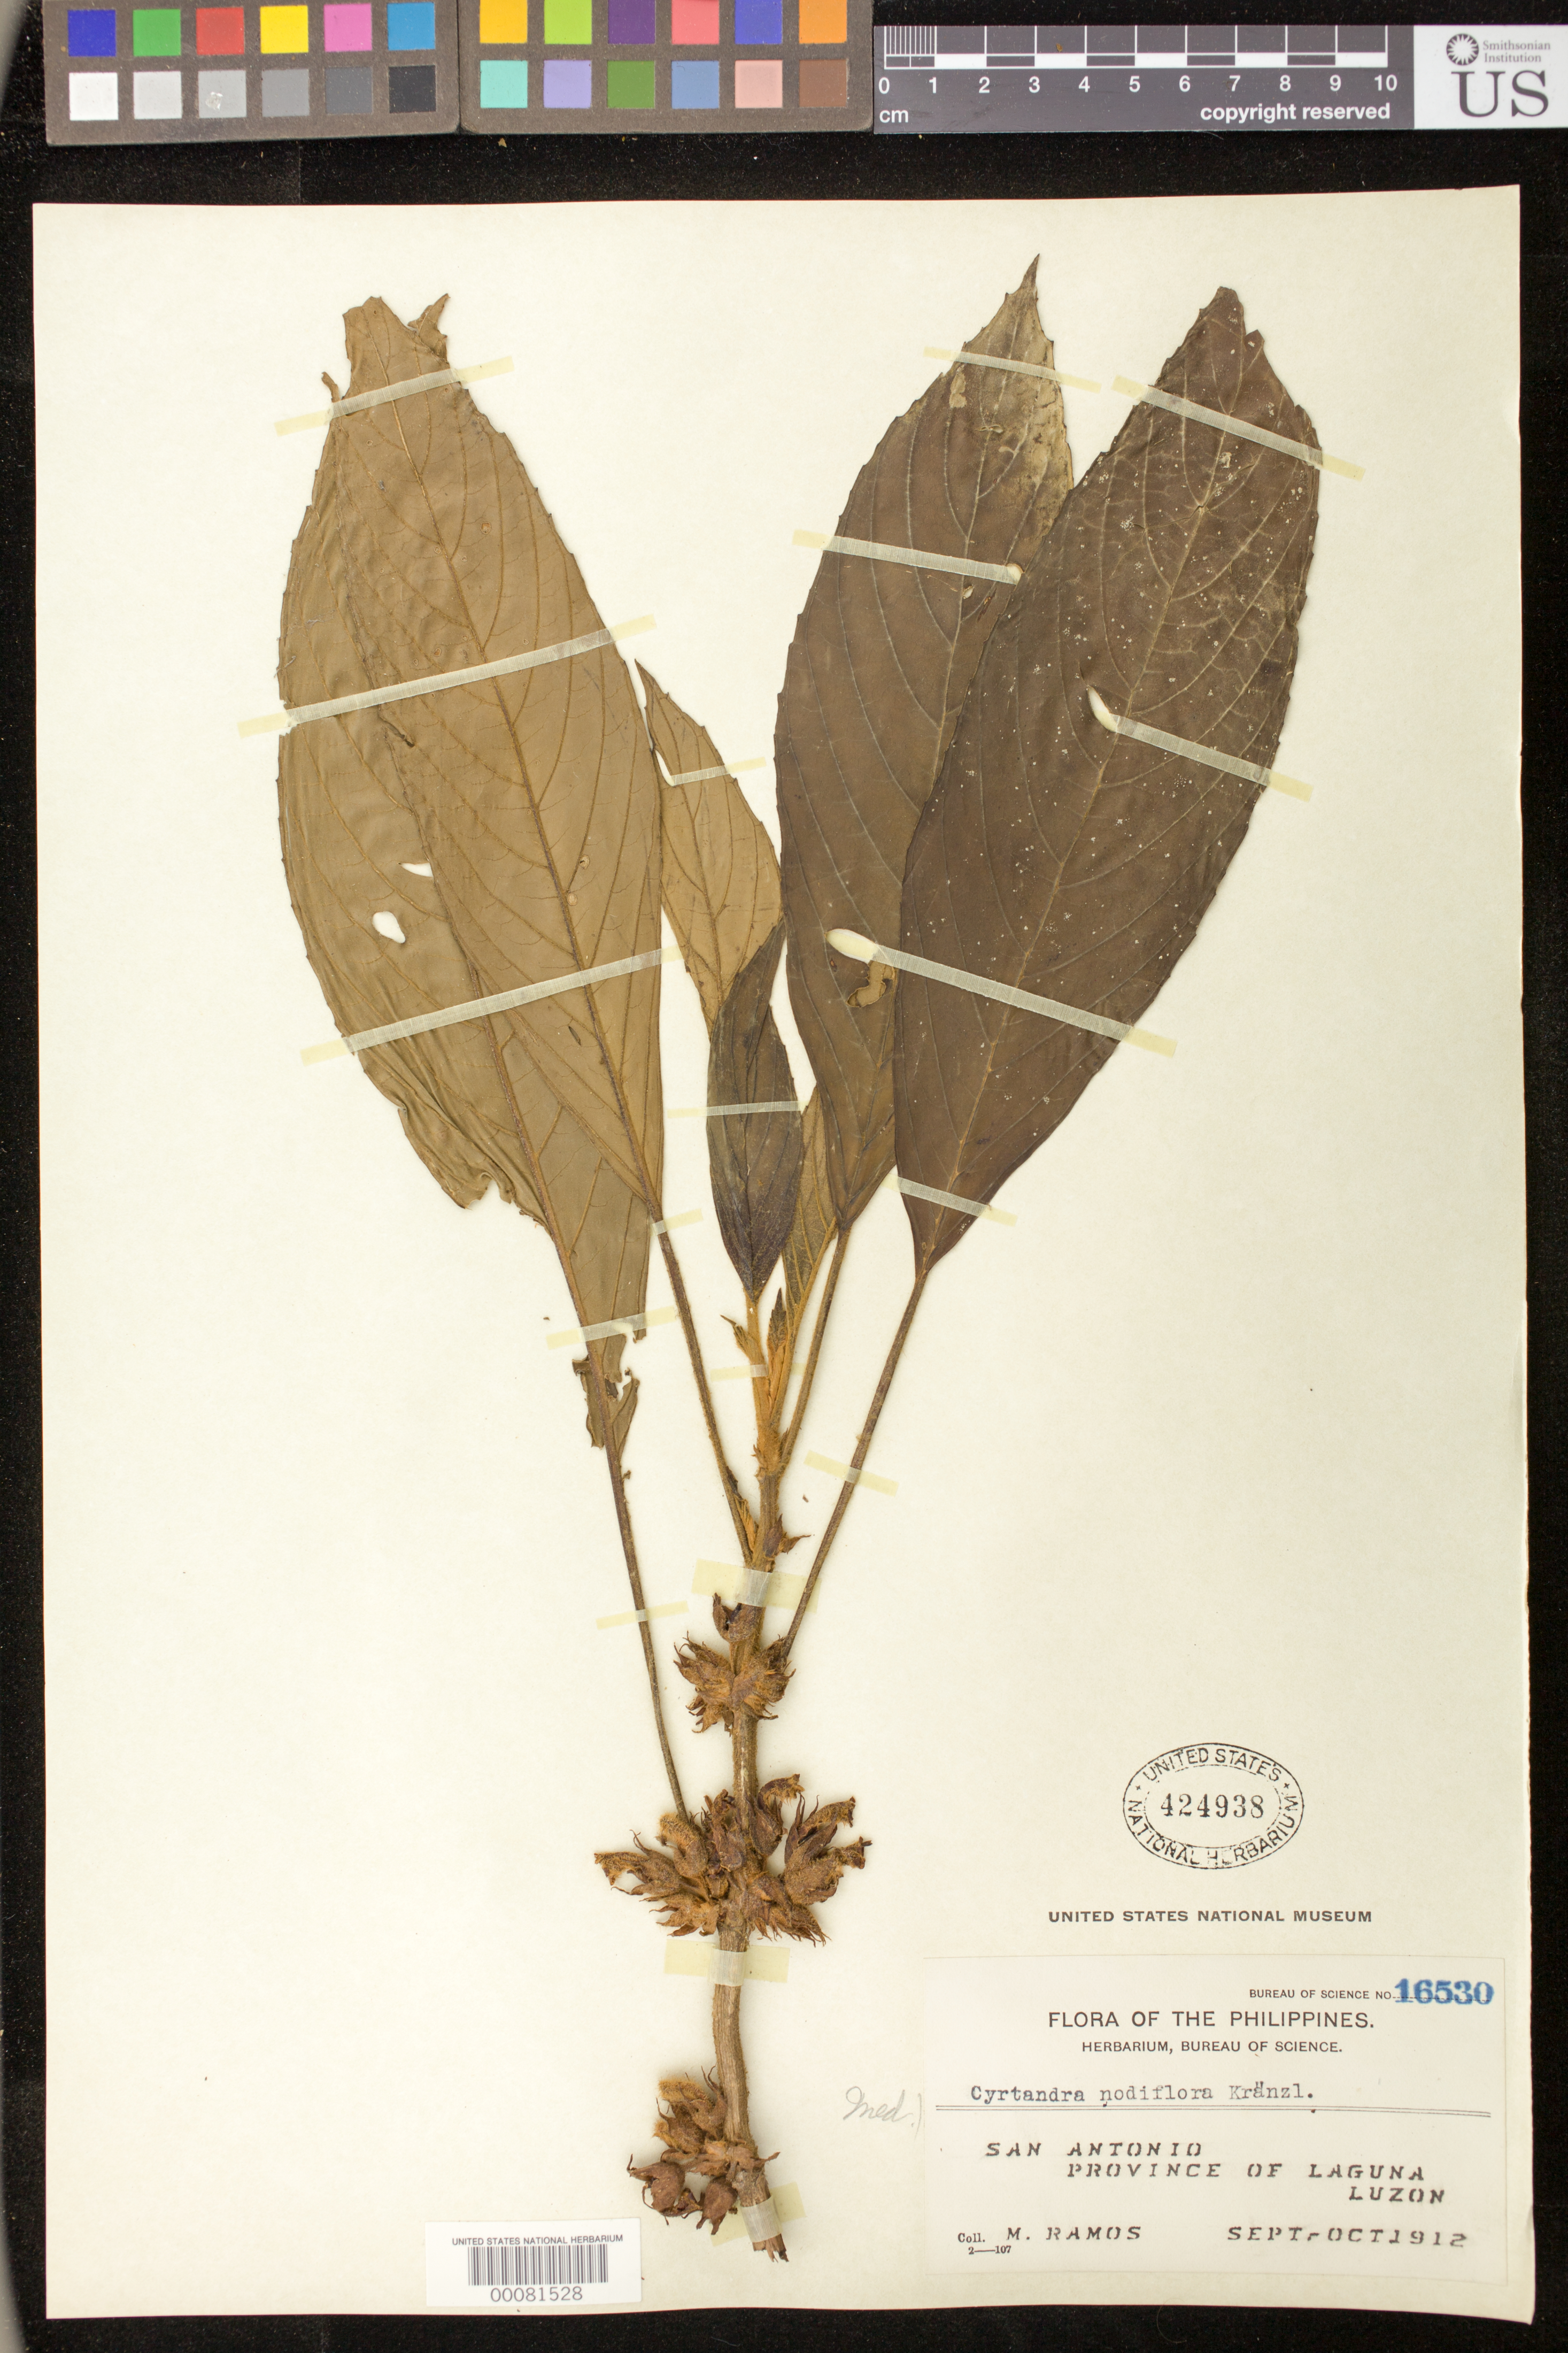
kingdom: Plantae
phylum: Tracheophyta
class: Magnoliopsida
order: Lamiales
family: Gesneriaceae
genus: Cyrtandra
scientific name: Cyrtandra sp.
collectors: M. Ramos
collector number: Bur. Sci. 16530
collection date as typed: Sep-Oct 1912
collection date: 1912-09/1912-10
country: Philippines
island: Luzon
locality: Laguna, San antonio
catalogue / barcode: US 424938